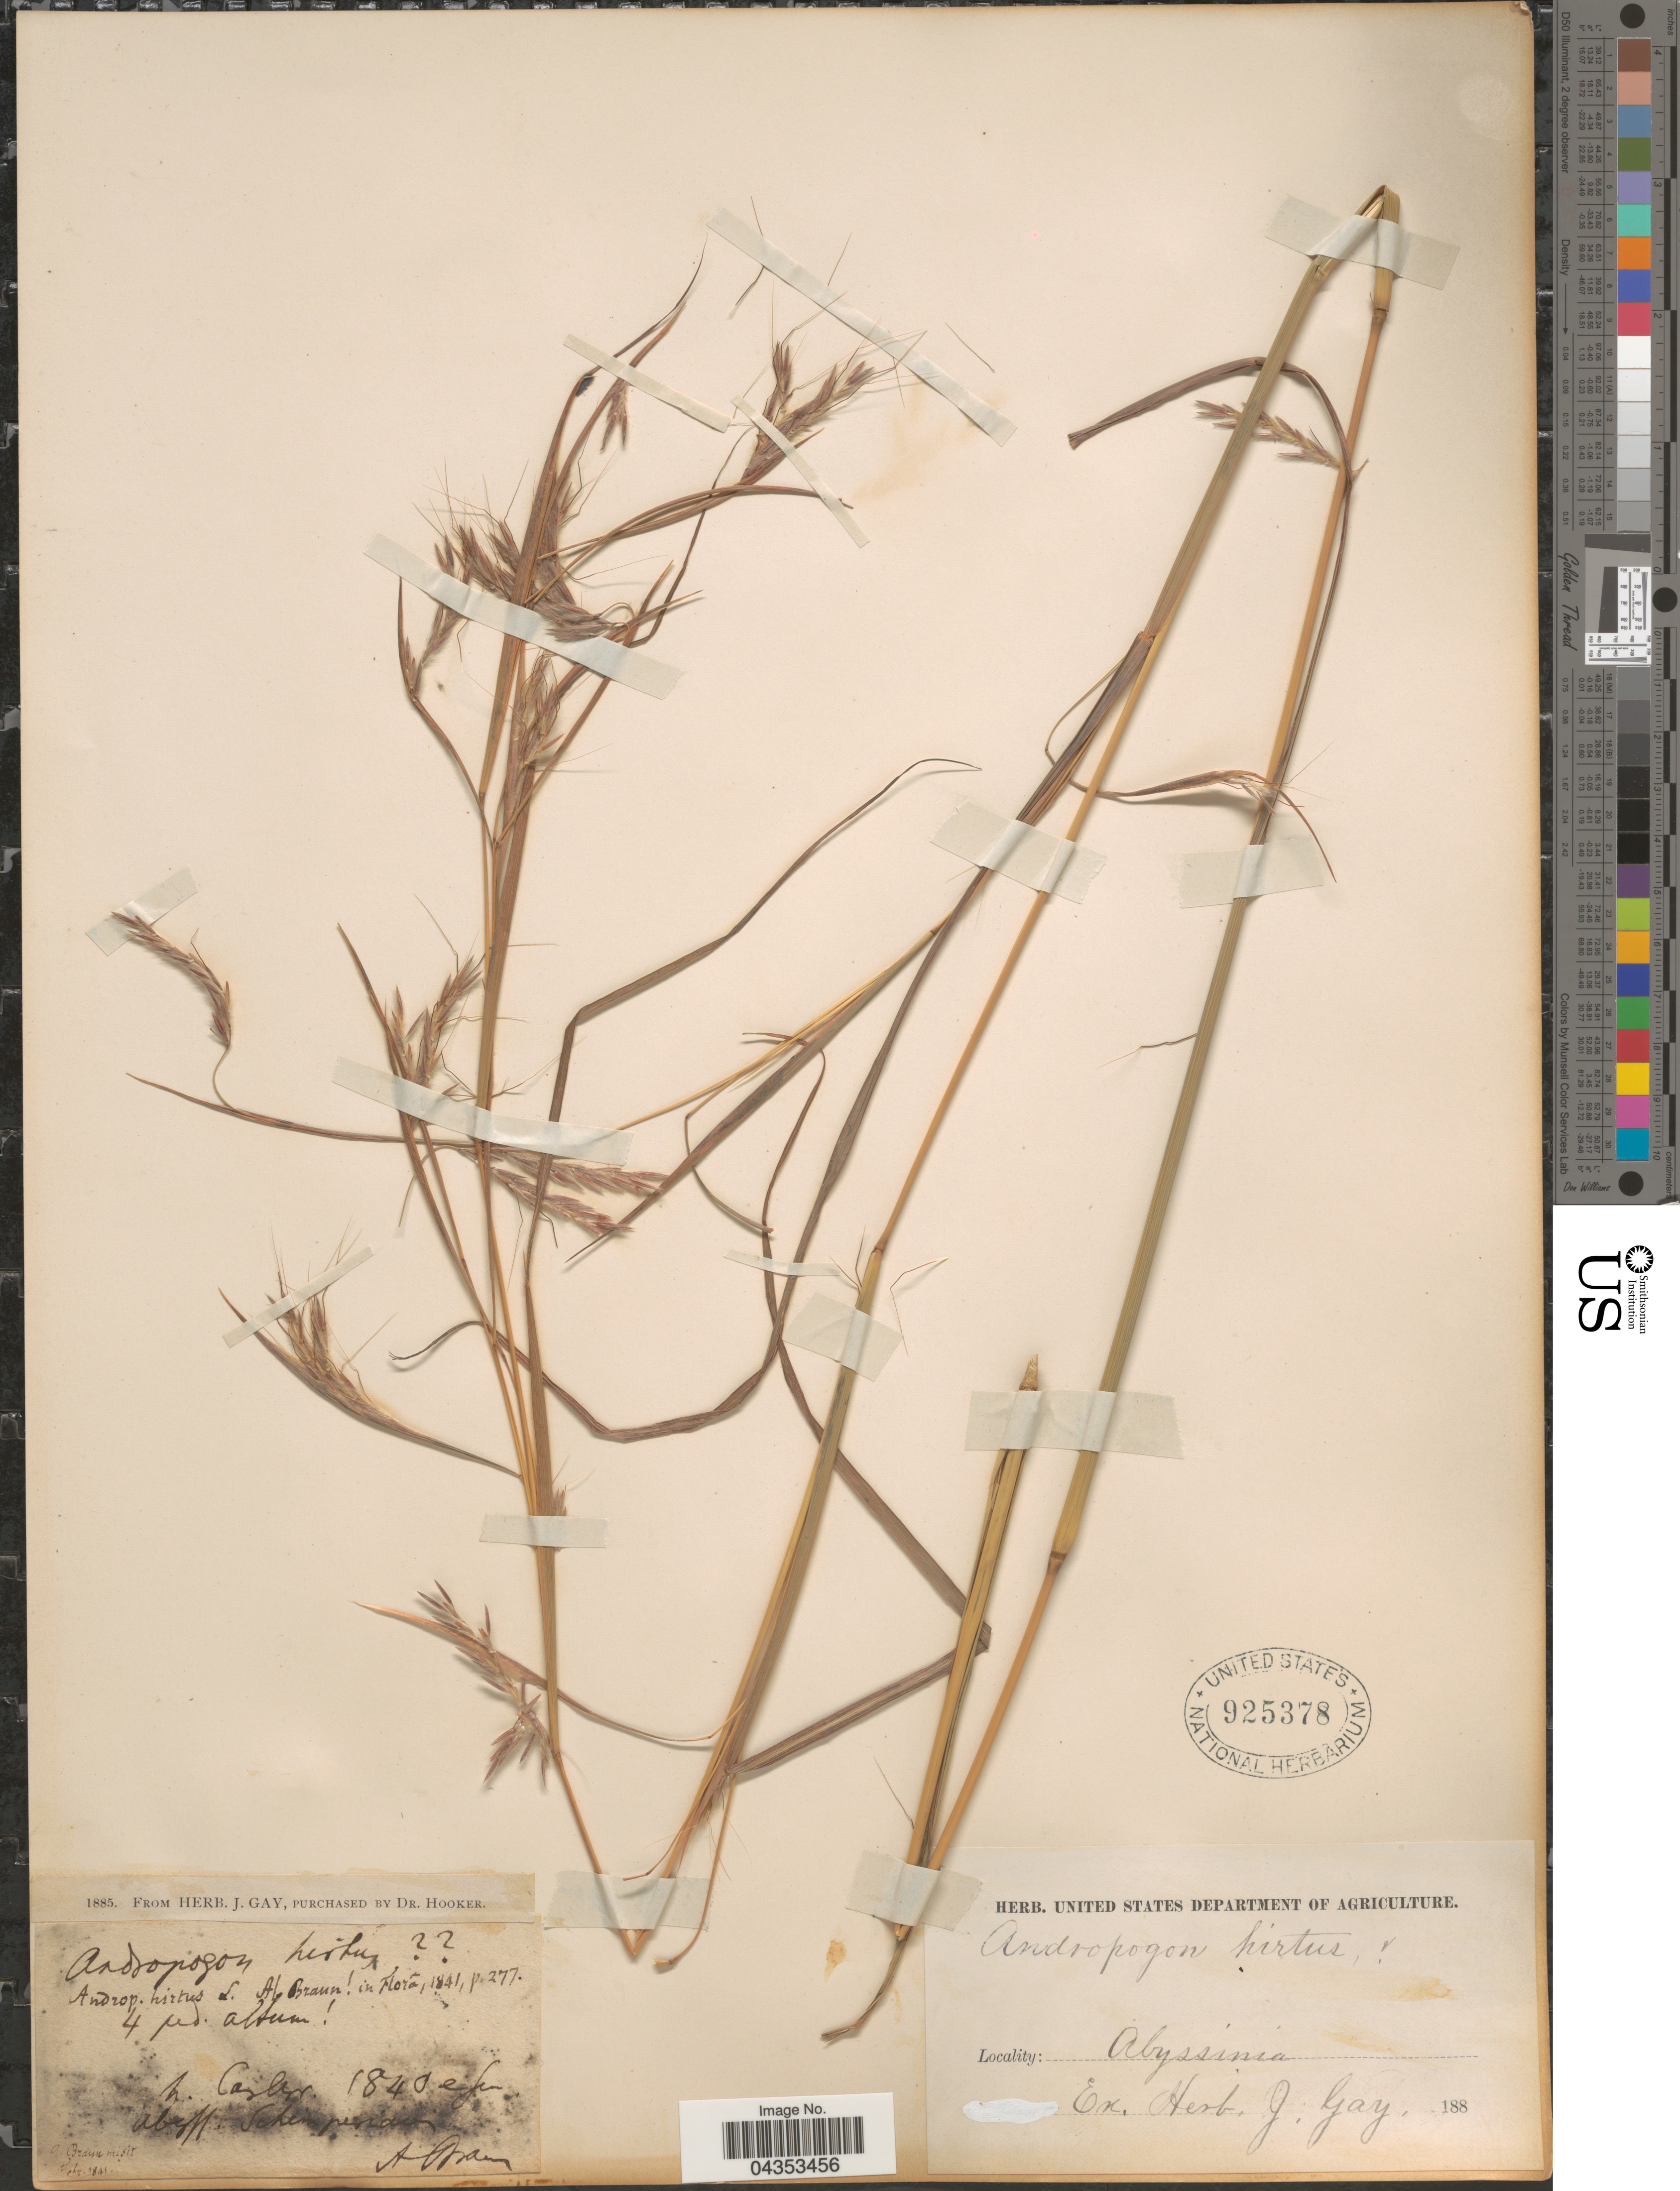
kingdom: Plantae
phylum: Tracheophyta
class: Liliopsida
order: Poales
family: Poaceae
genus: Hyparrhenia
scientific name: Hyparrhenia hirta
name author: (L.) Stapf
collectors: A. Braun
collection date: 1840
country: Ethiopia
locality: Abyssinia. H. Casler.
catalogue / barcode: US 925378